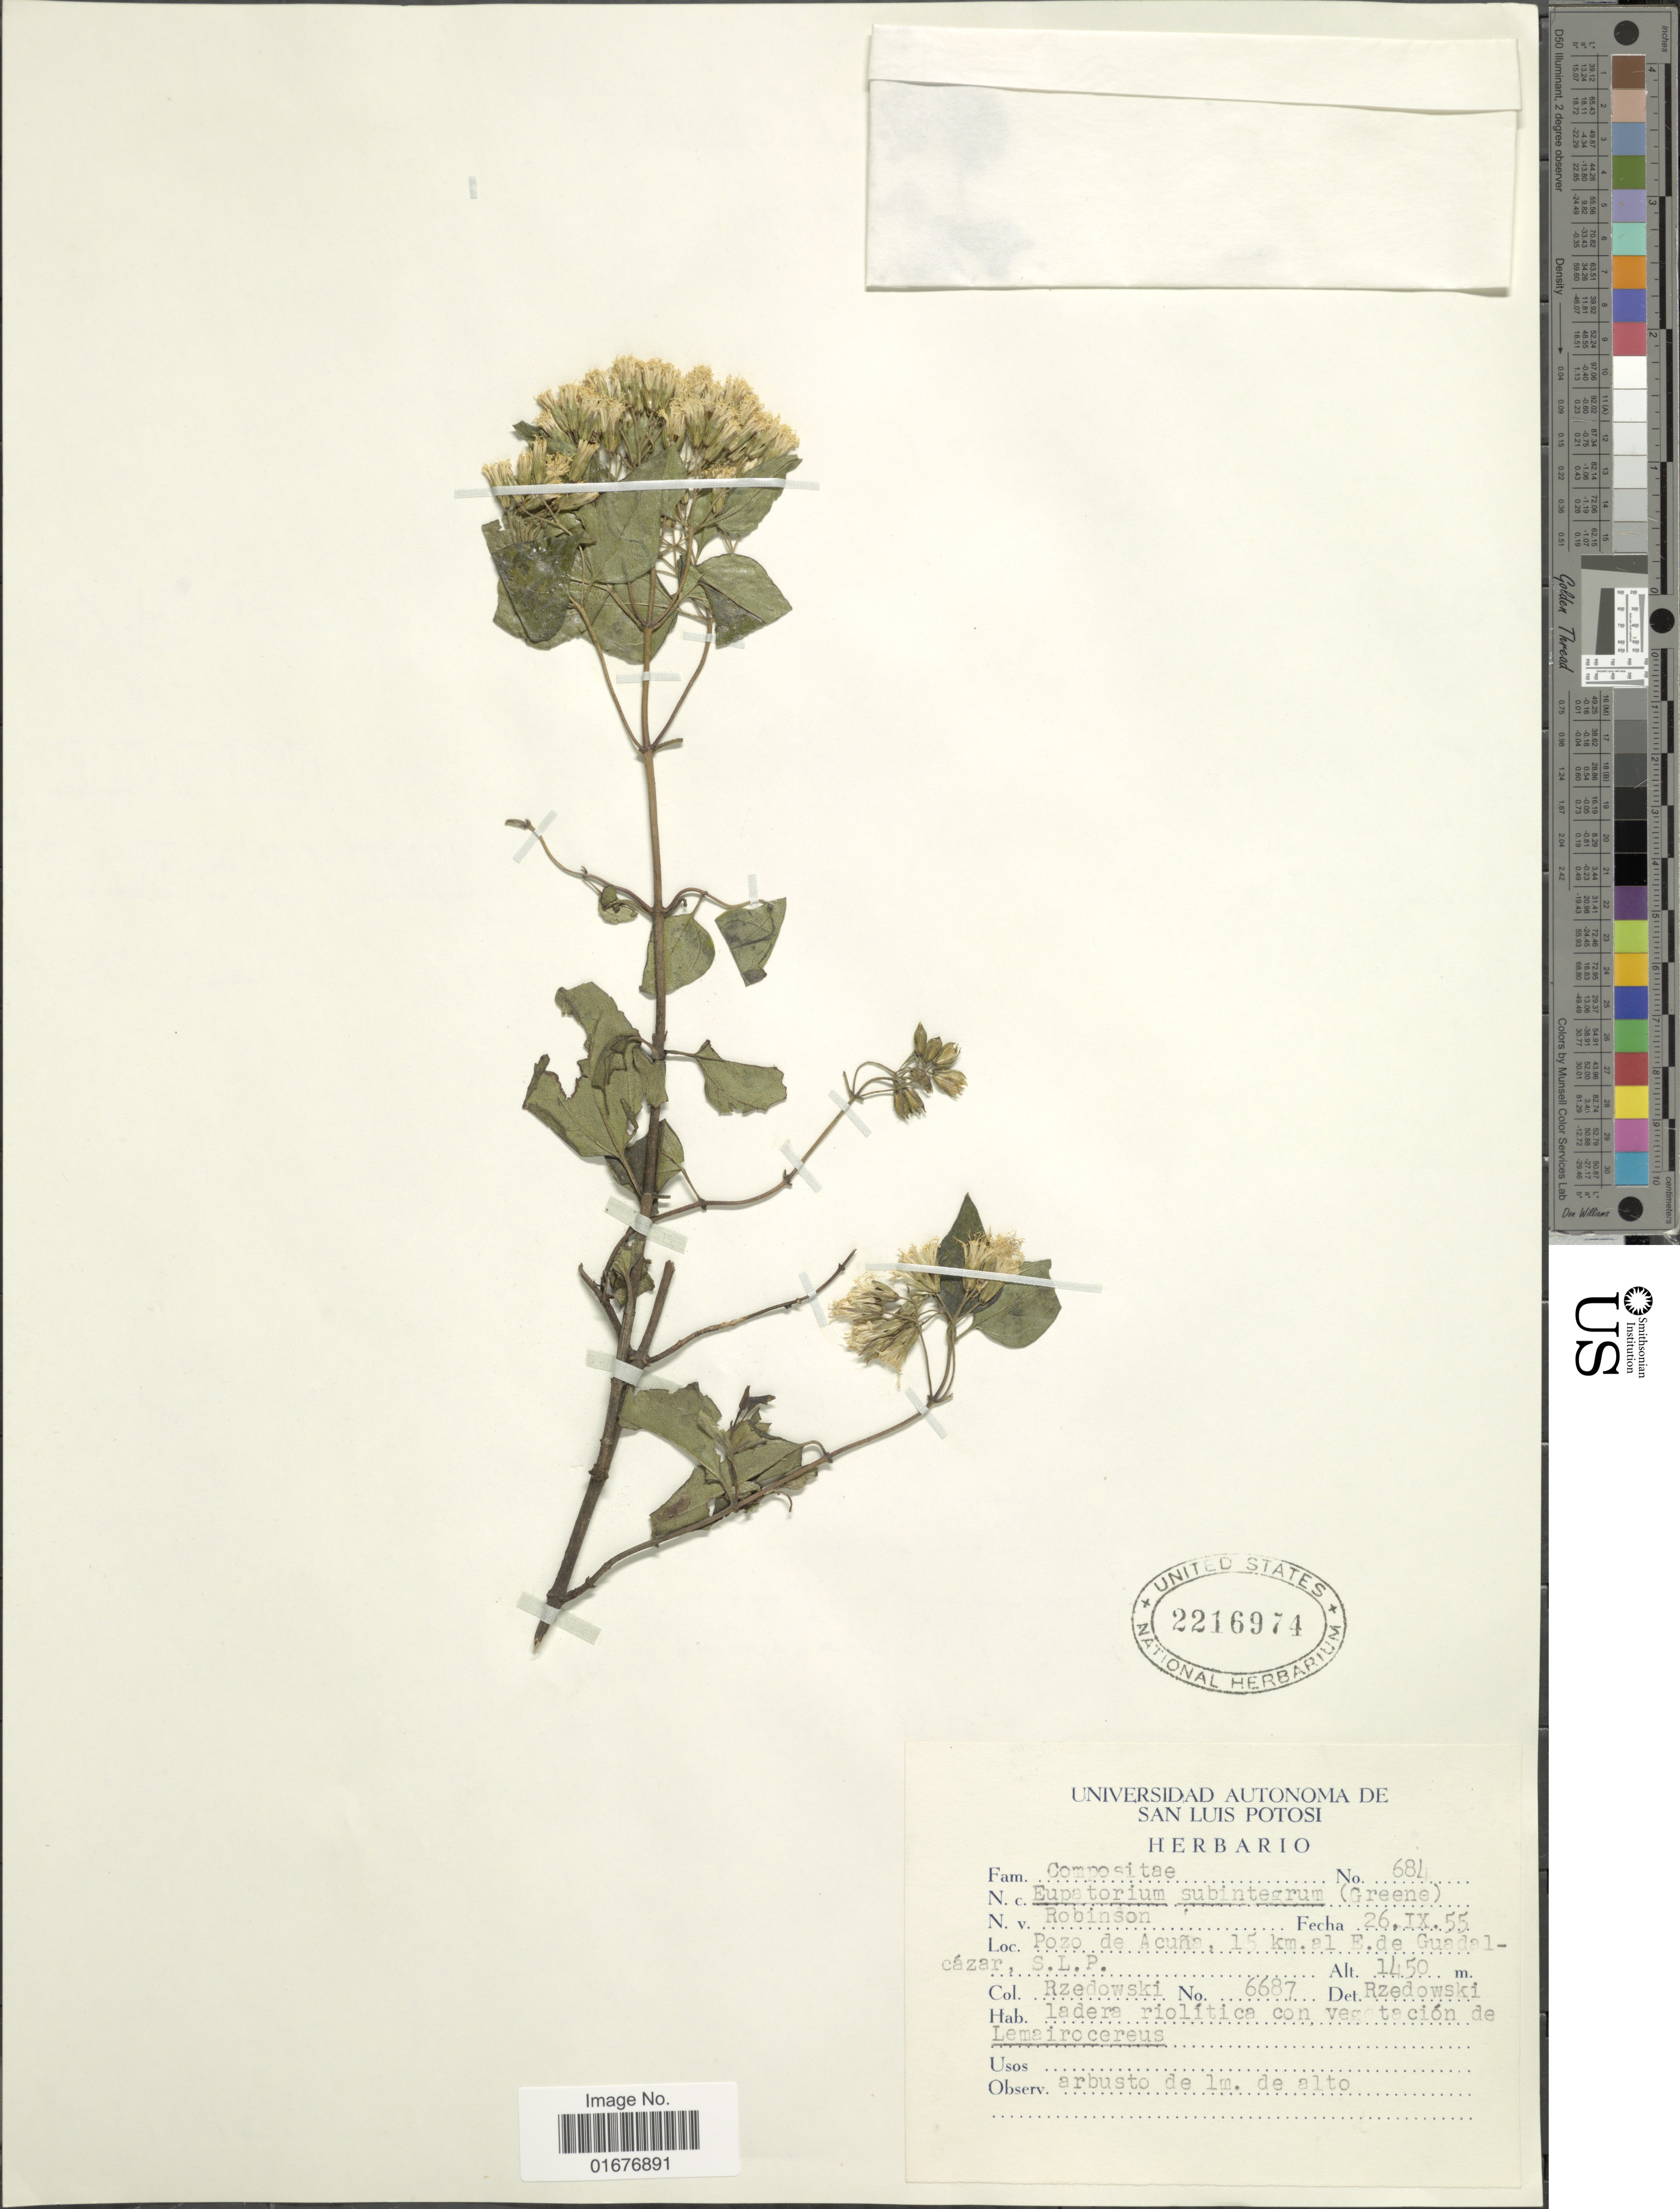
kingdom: Plantae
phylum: Tracheophyta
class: Magnoliopsida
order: Asterales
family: Asteraceae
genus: Ageratina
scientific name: Ageratina subintegra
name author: (Greene) R.M. King & H. Rob.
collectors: Rzedowski, --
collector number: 6687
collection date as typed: Transcribed d/m/y: 26/9/55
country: Mexico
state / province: San Luis Potosí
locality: Pozo de Acuna, 15 km. al E. de Guadalcazar, S. L. P.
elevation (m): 1450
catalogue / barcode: US 2216974